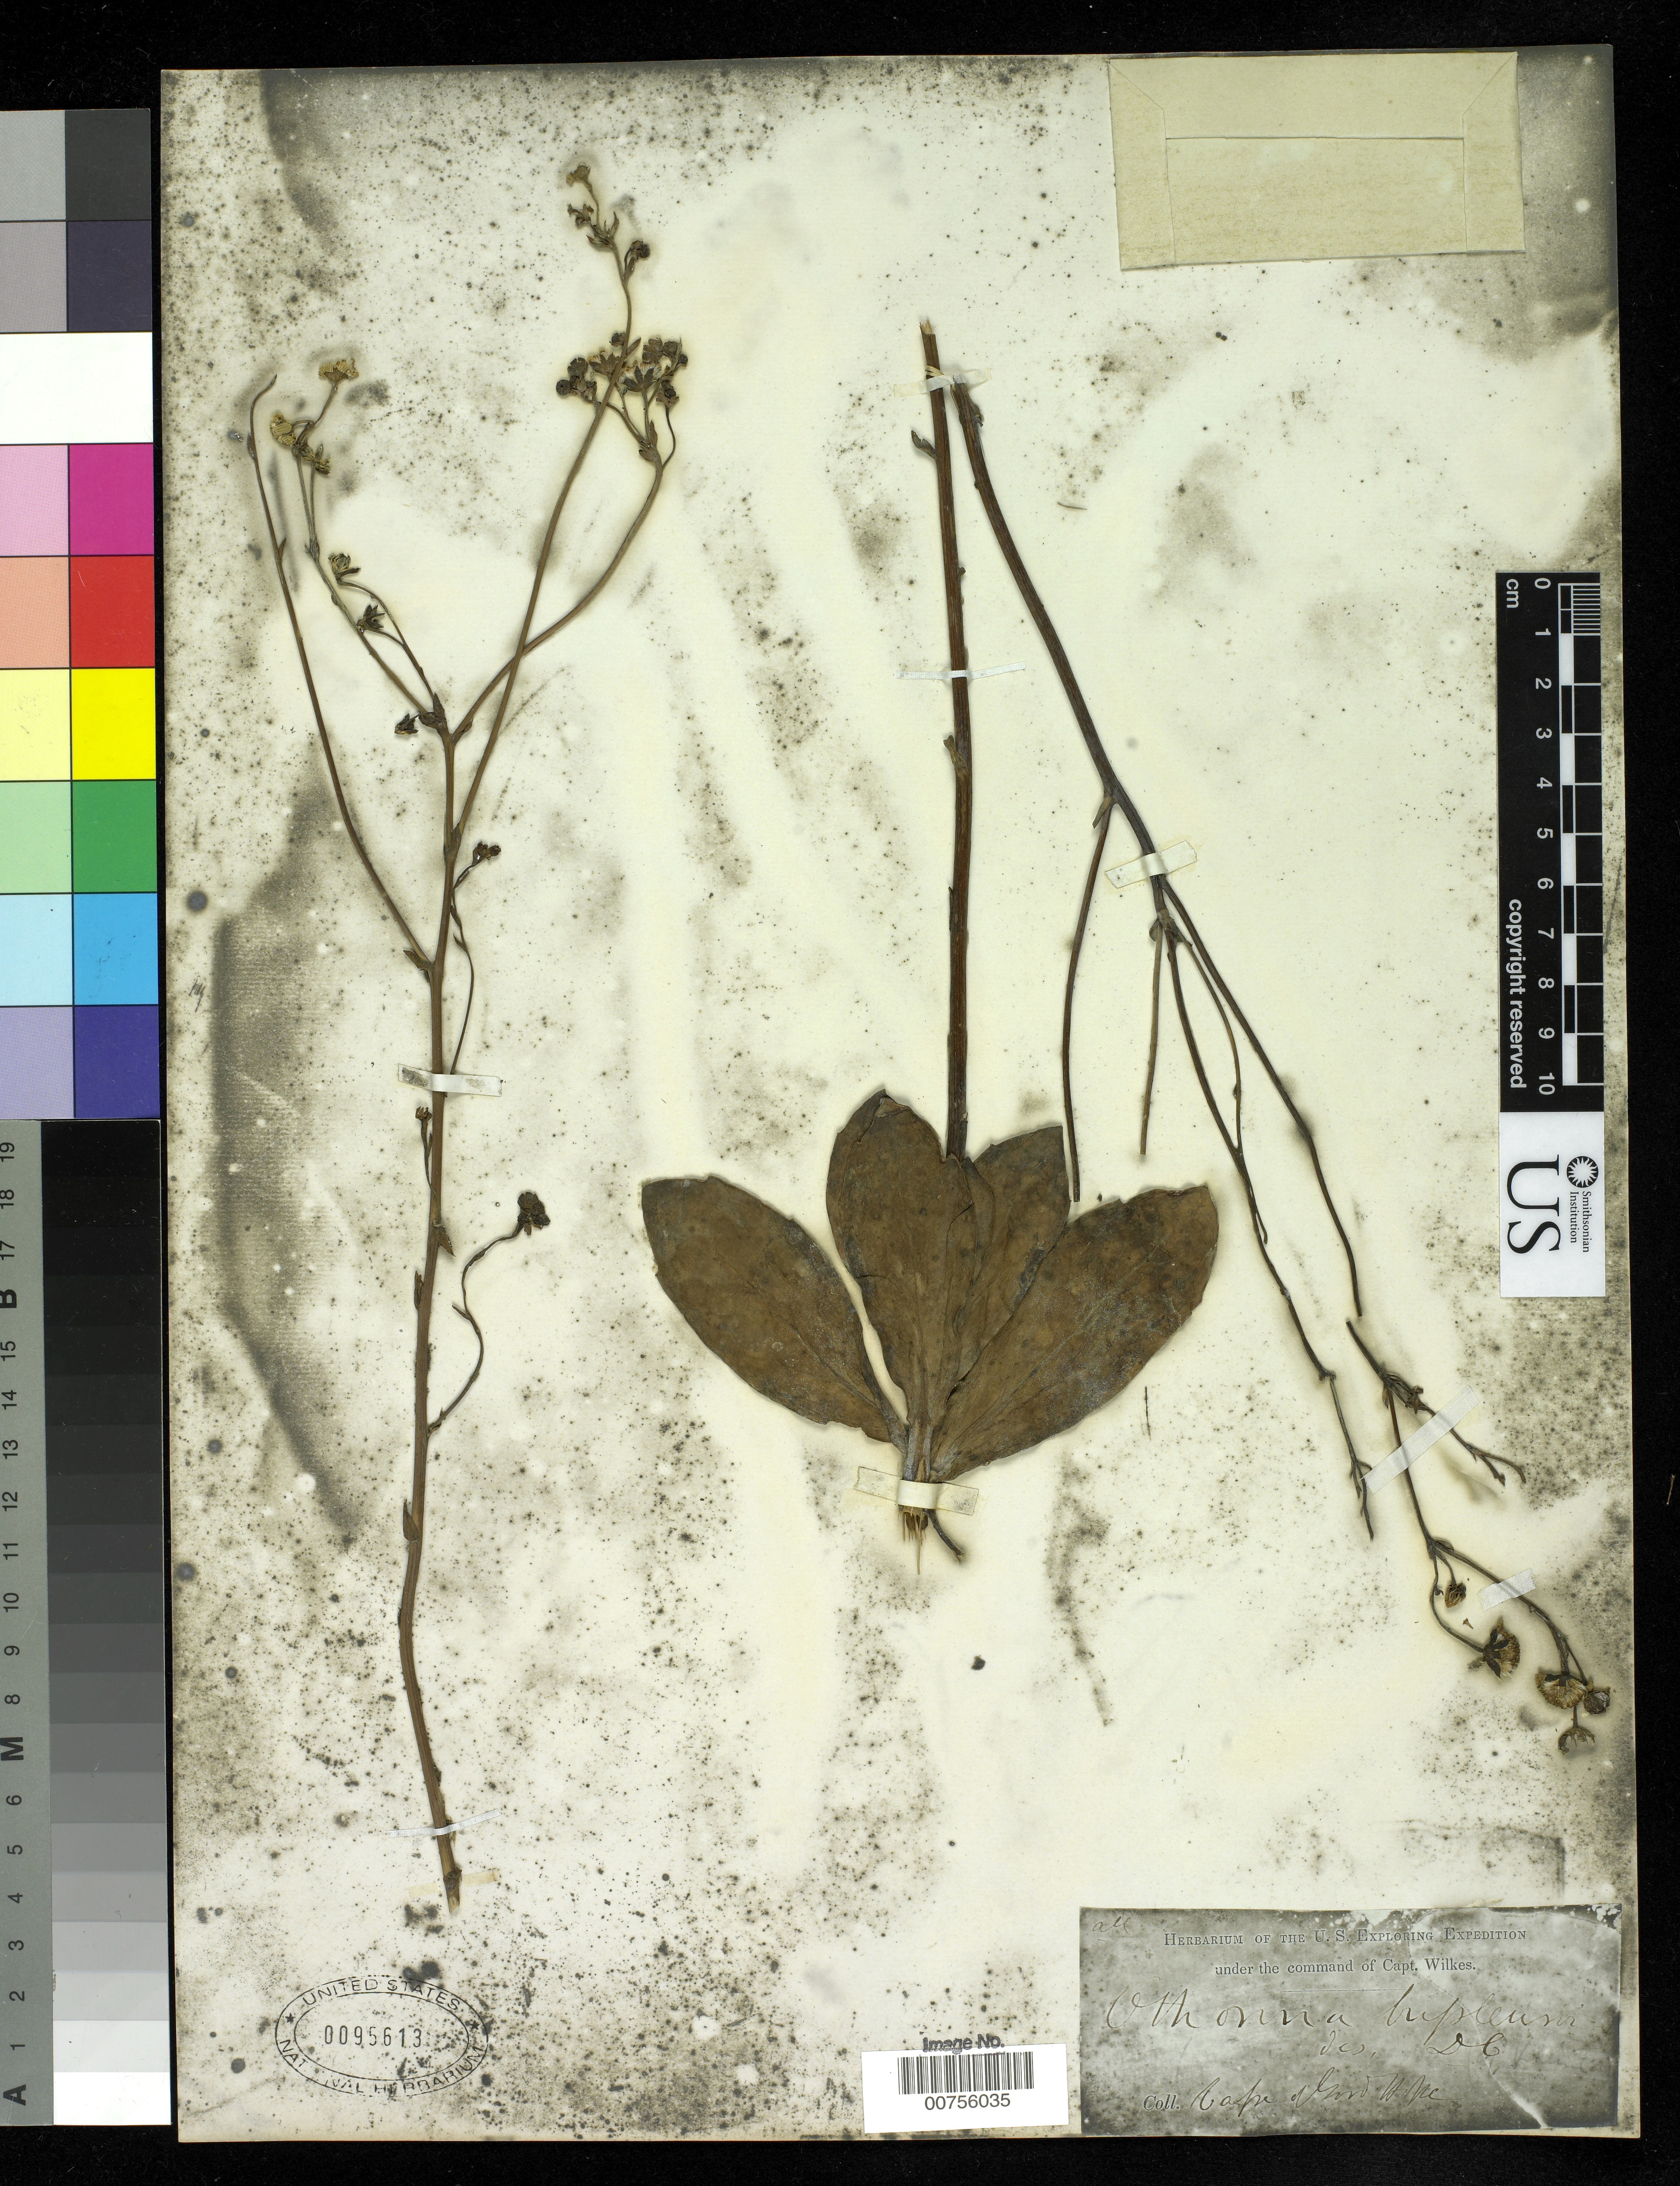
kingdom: Plantae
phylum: Tracheophyta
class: Magnoliopsida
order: Asterales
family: Asteraceae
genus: Othonna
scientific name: Othonna bupleuroides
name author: DC.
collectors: Wilkes Explor. Exped.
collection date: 1838/1842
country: South Africa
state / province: Western Cape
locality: Cape of Good Hope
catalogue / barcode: US 95613